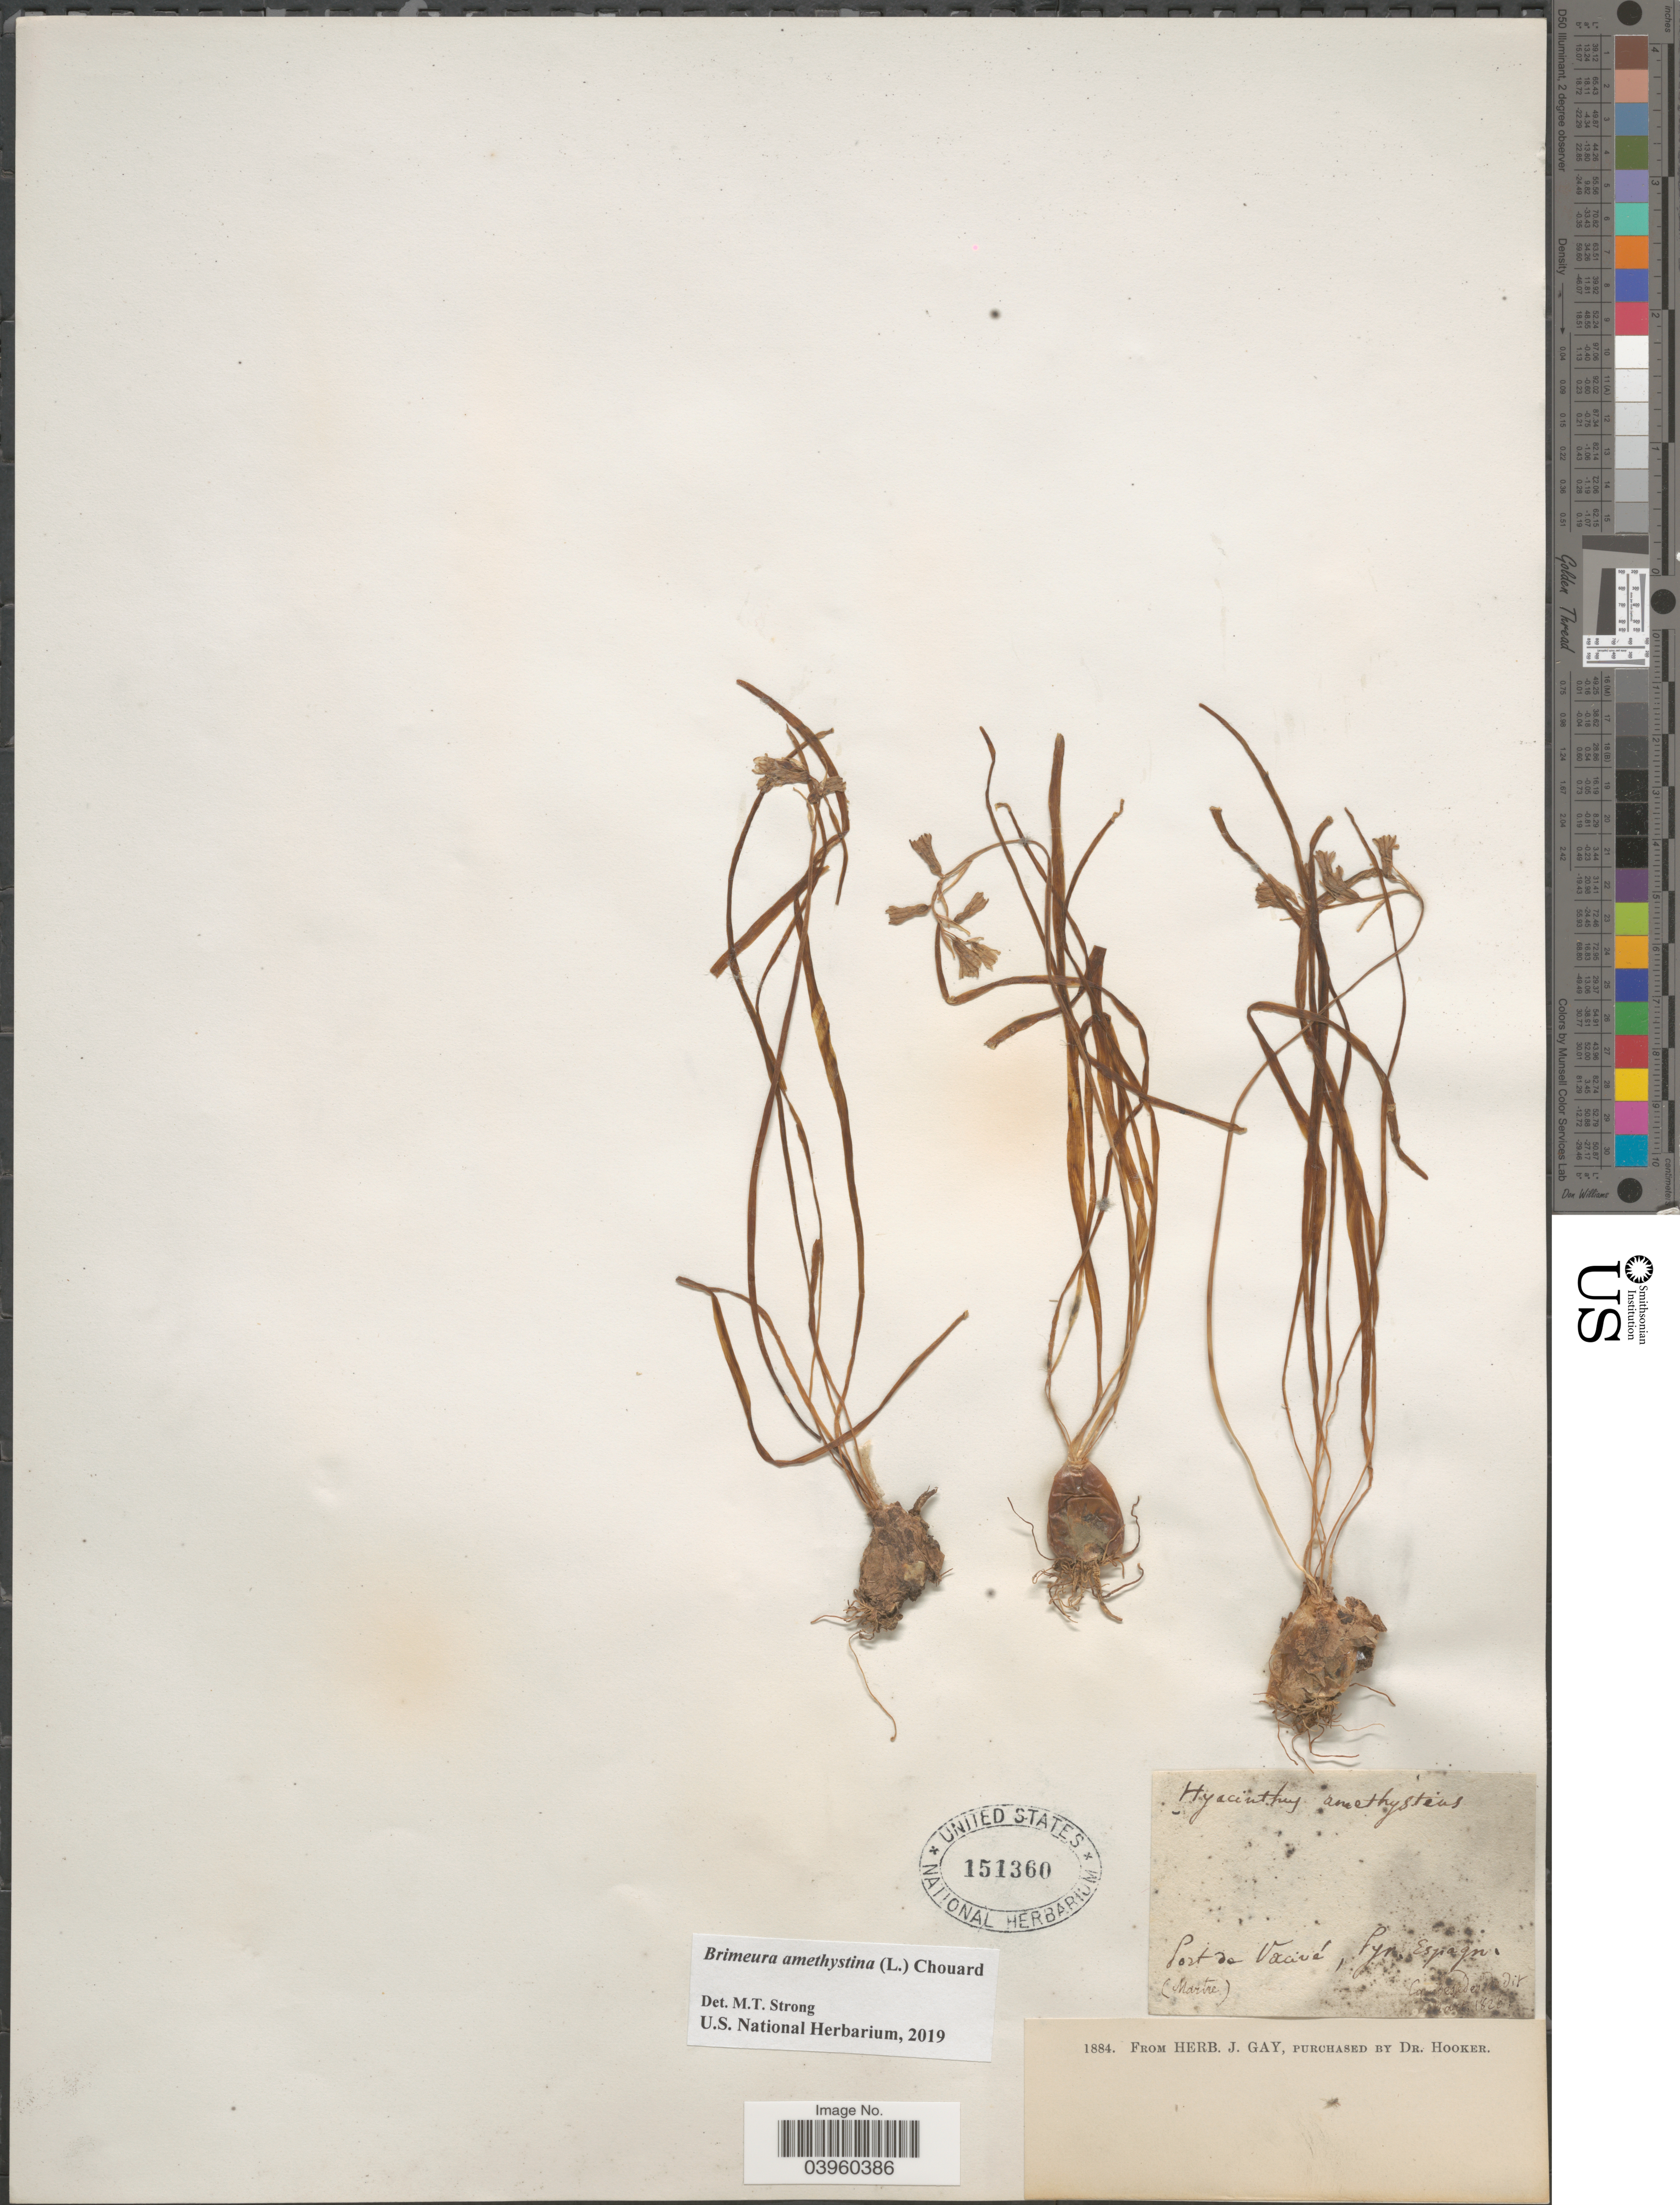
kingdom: Plantae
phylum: Tracheophyta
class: Liliopsida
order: Asparagales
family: Asparagaceae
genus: Brimeura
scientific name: Brimeura amethystina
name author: (L.) Chouard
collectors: ex herb. J. Gay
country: Spain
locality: Port de Vaciré [interpreted], Pyr, Espagn.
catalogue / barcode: US 151360